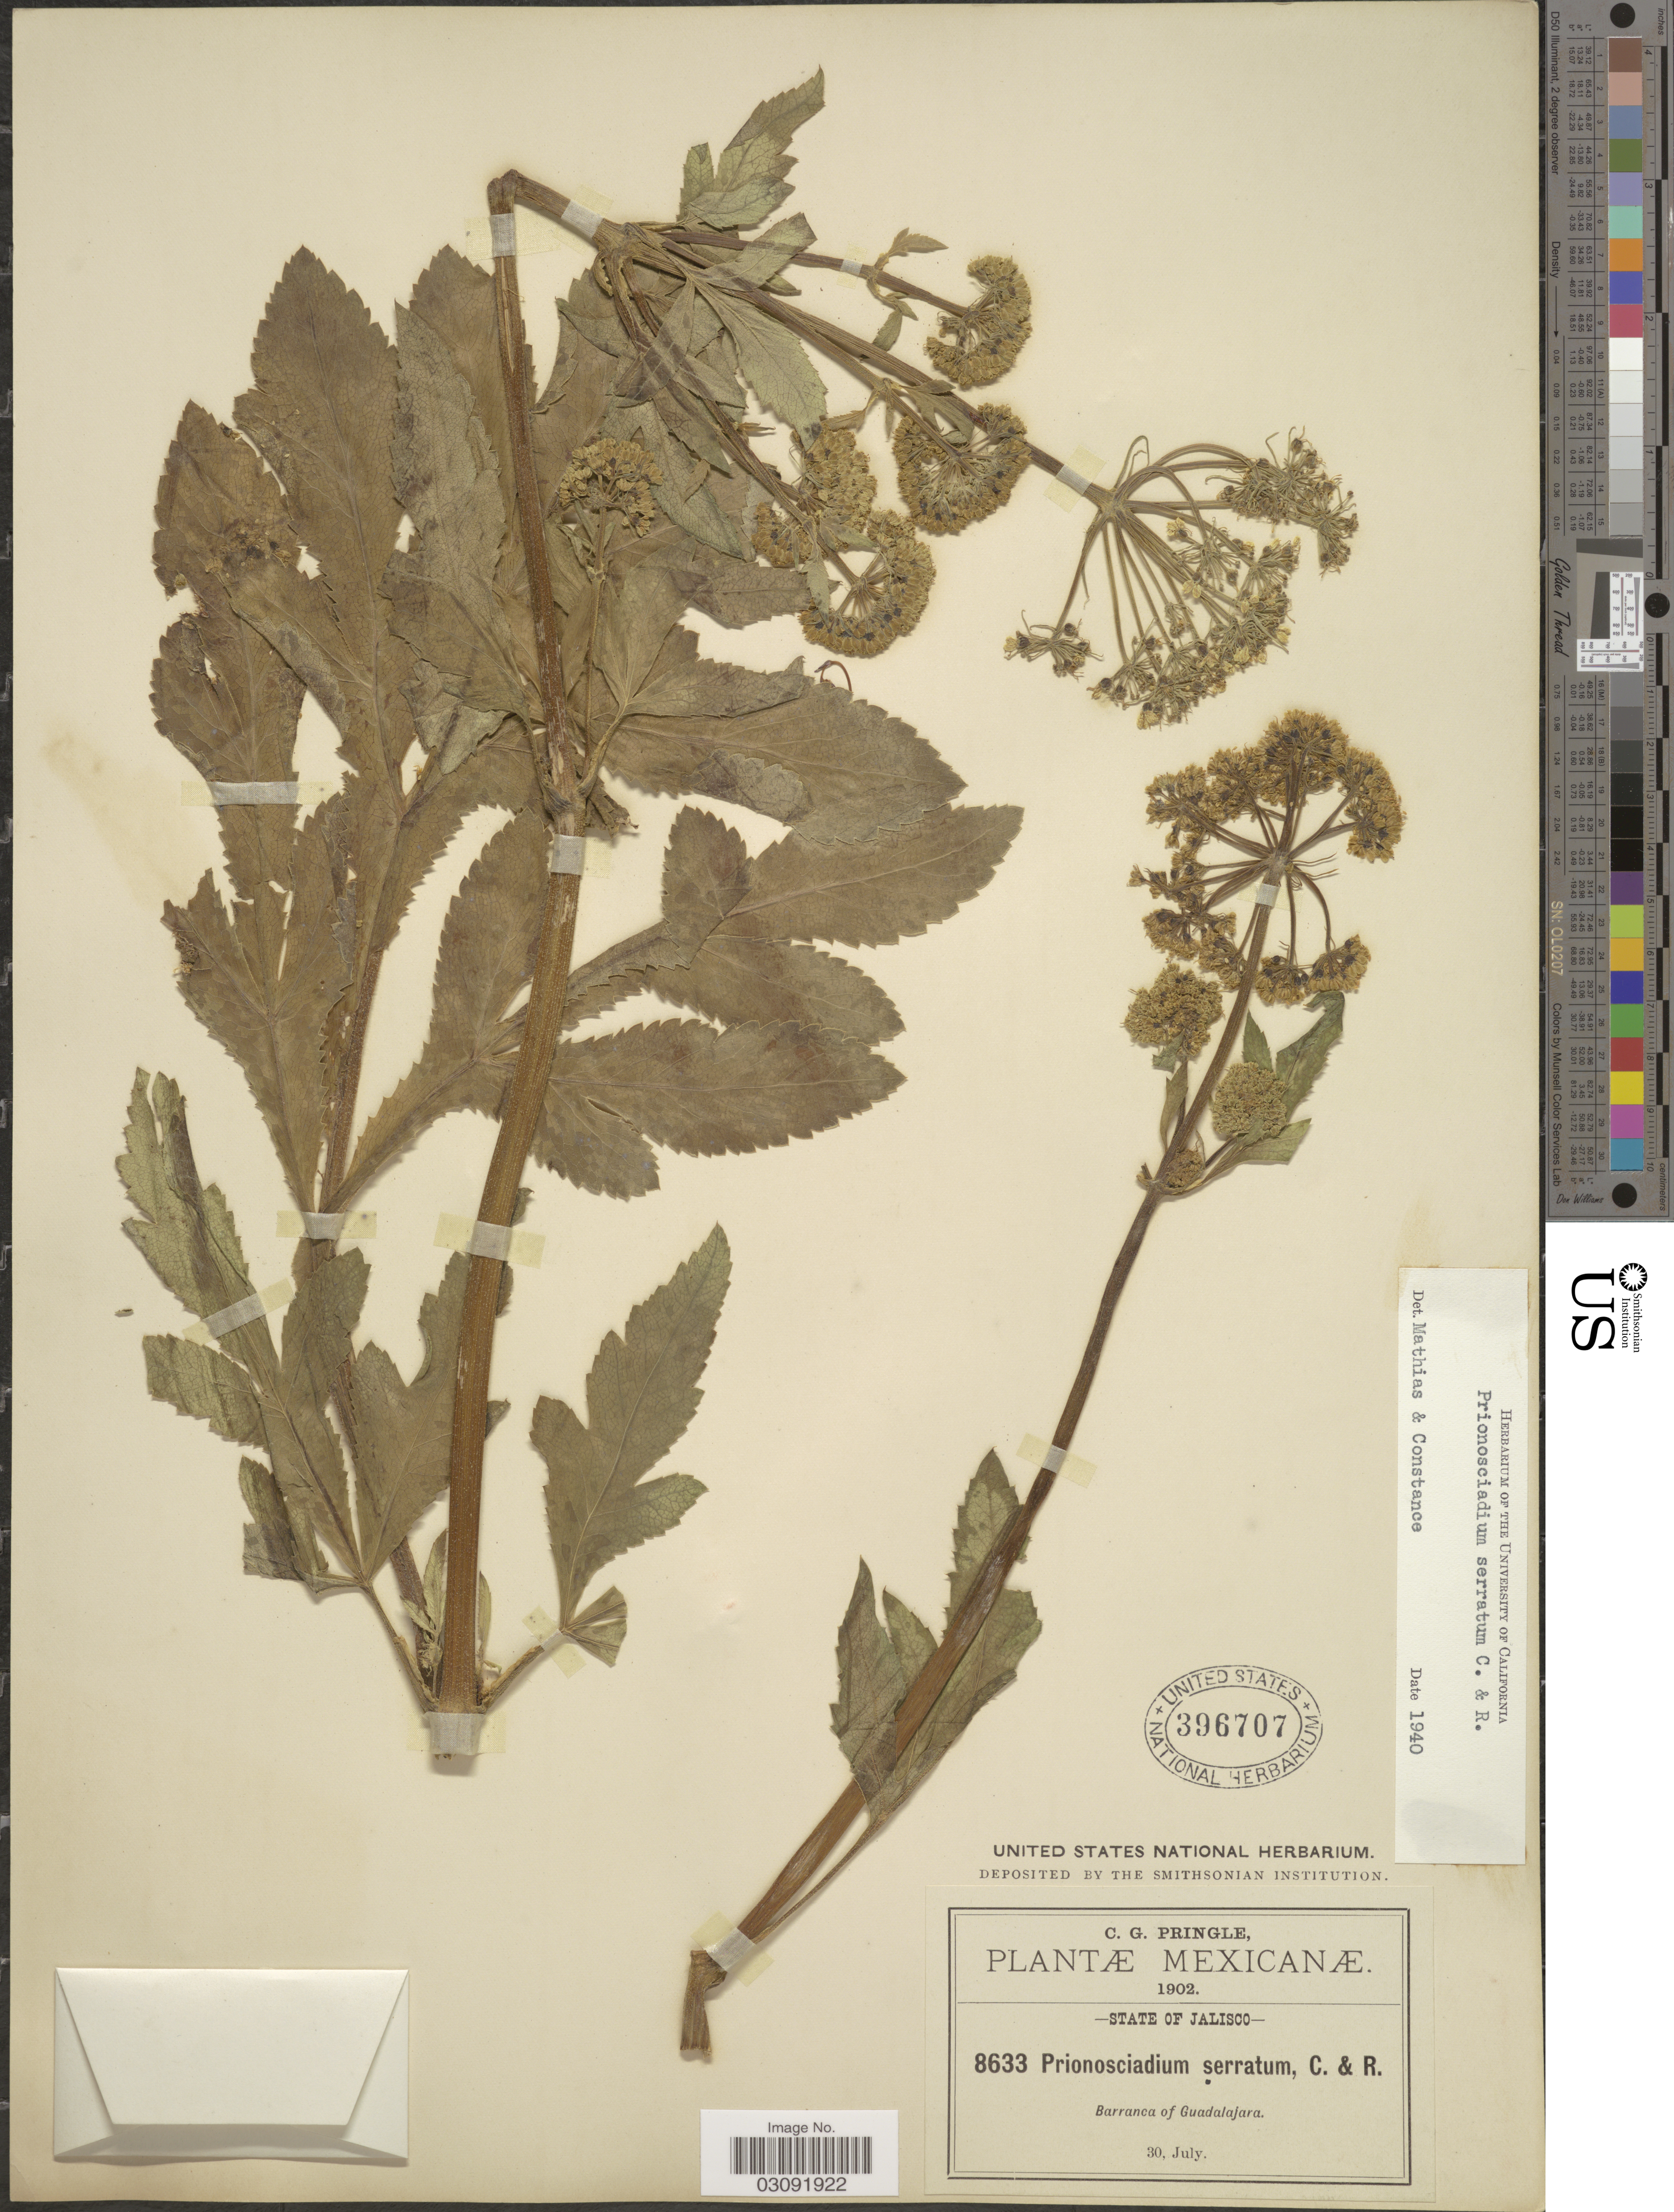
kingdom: Plantae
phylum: Tracheophyta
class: Magnoliopsida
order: Apiales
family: Apiaceae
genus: Prionosciadium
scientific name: Prionosciadium serratum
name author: J.M. Coult. & Rose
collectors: C. G. Pringle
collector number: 8633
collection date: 1902-07-30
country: Mexico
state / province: Jalisco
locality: Barranca of Guadalajara.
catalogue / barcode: US 396707